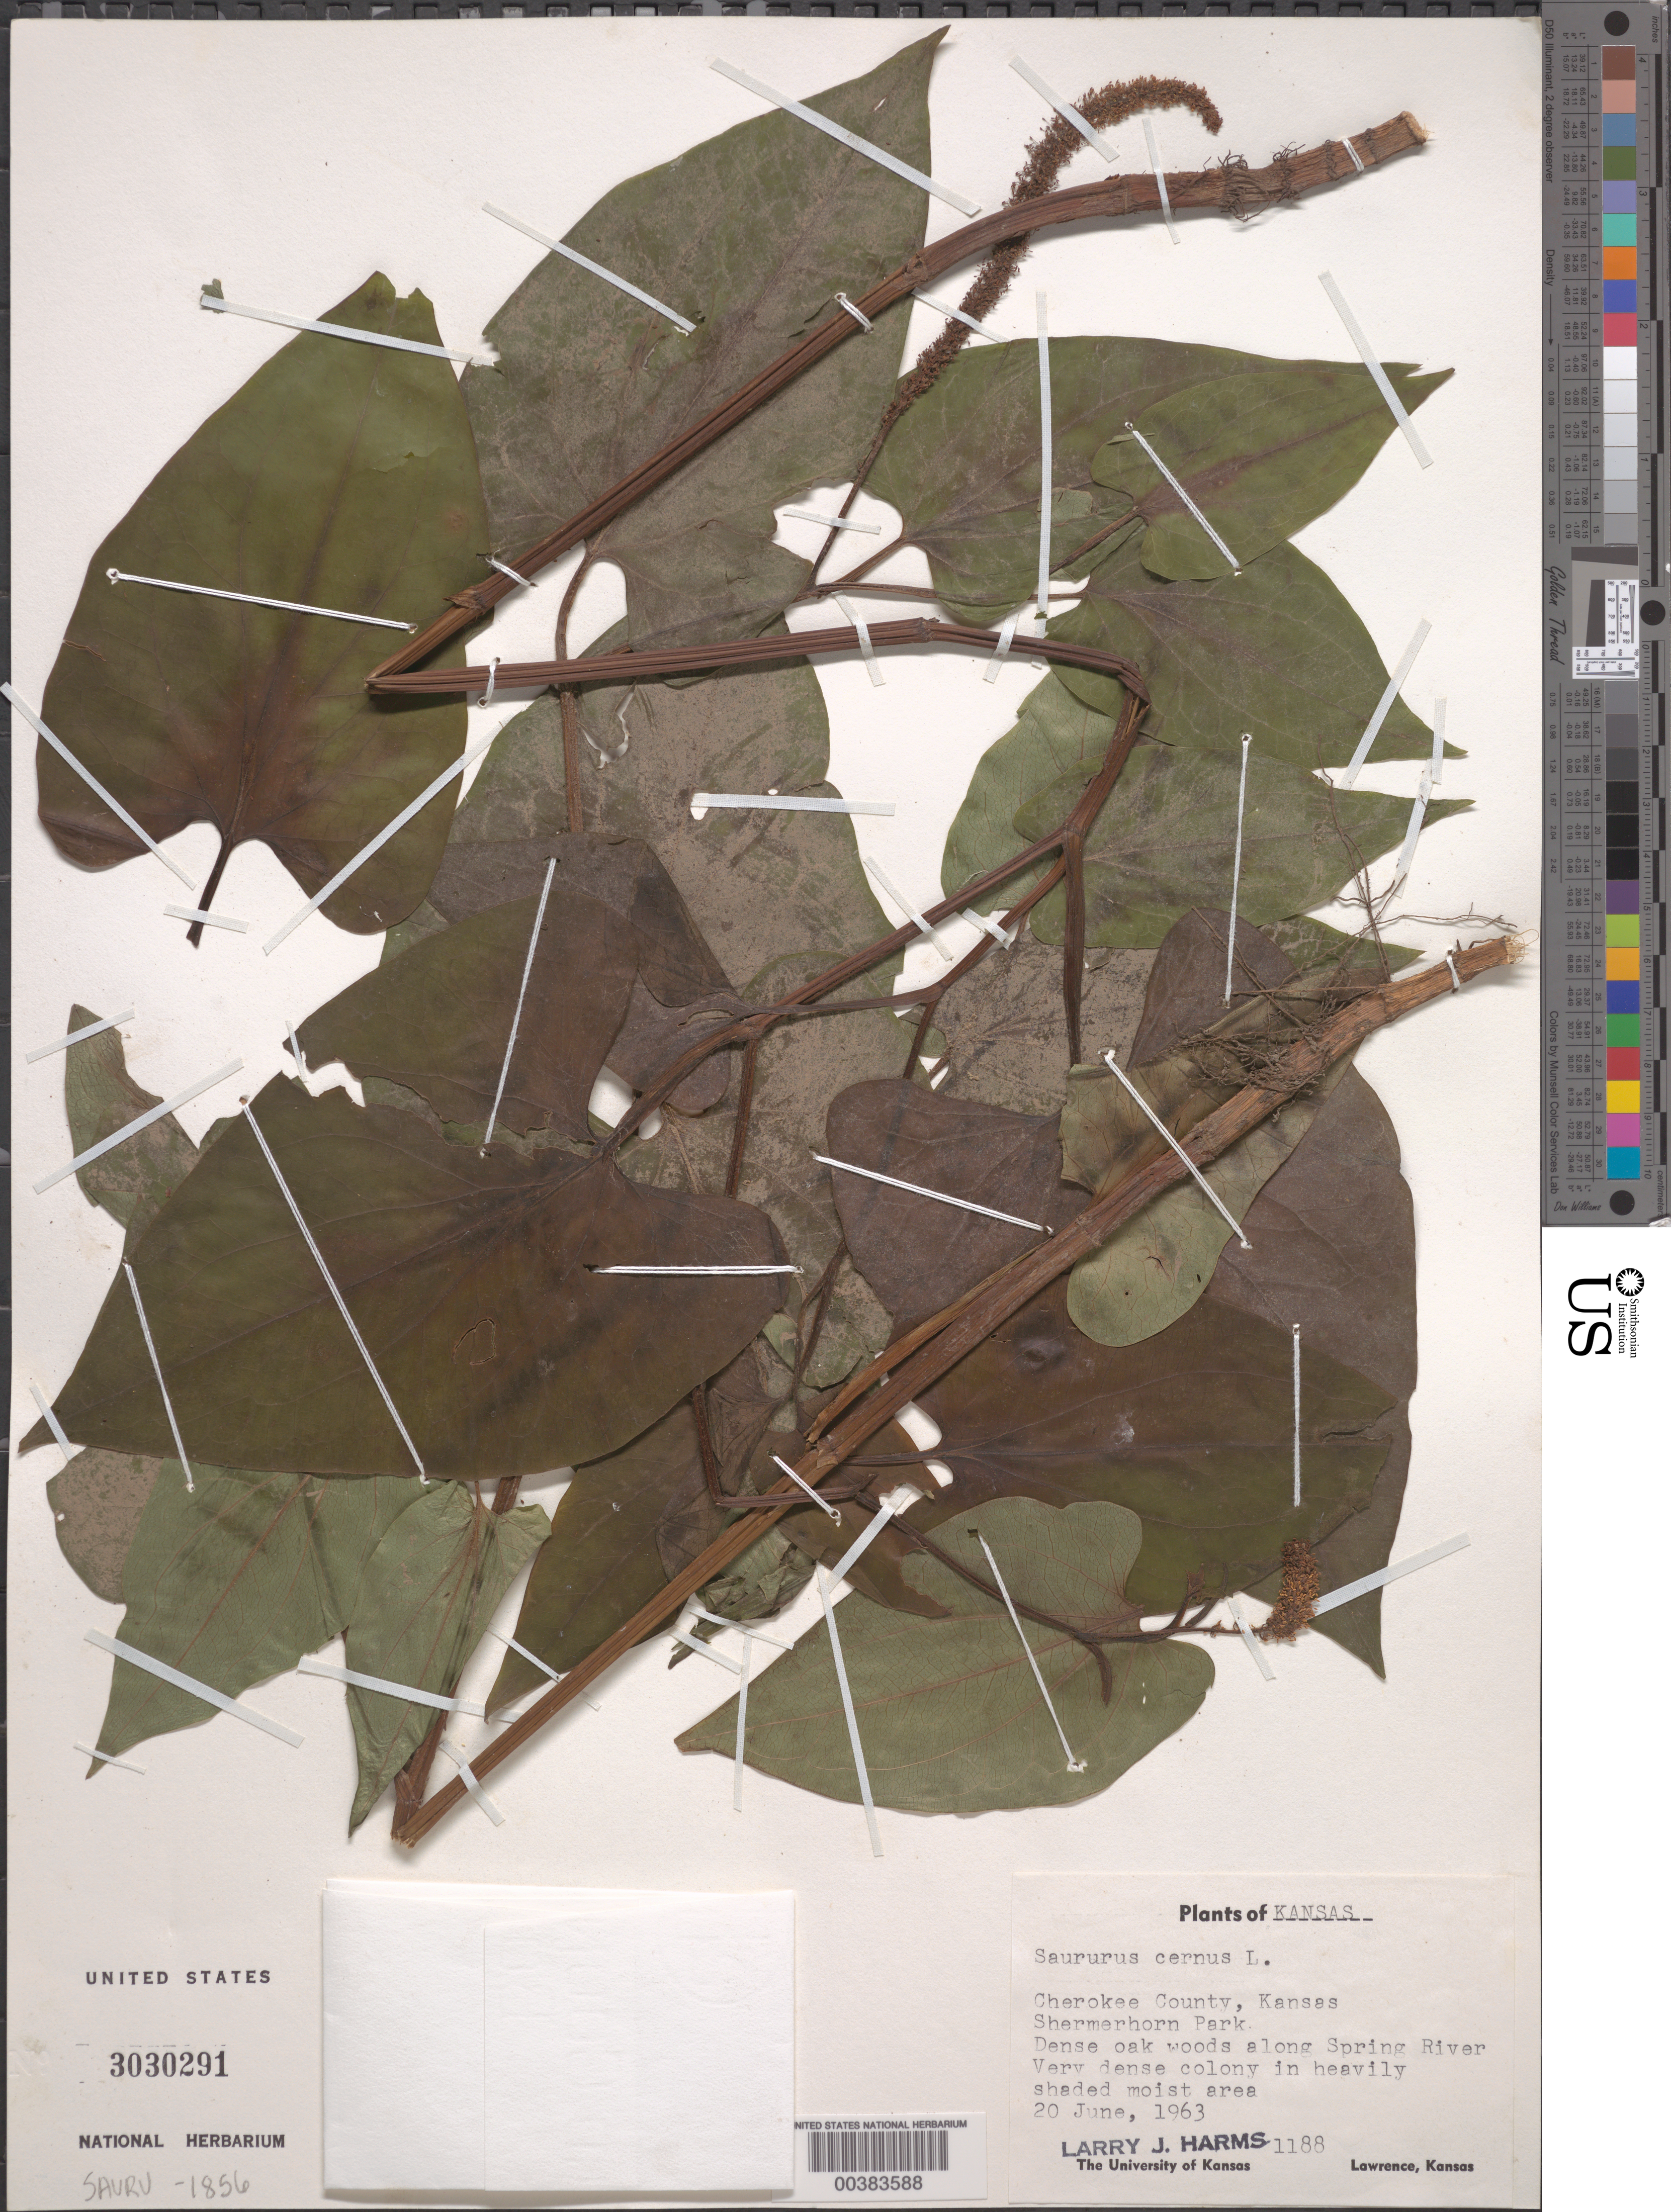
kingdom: Plantae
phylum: Tracheophyta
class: Magnoliopsida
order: Piperales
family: Saururaceae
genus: Saururus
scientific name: Saururus cernuus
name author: L.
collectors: L. Harms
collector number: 1188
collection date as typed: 20 Jun 1963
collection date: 1963-06-20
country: United States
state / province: Kansas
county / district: Cherokee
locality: Shermerhorn park, along spring river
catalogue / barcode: US 3030291